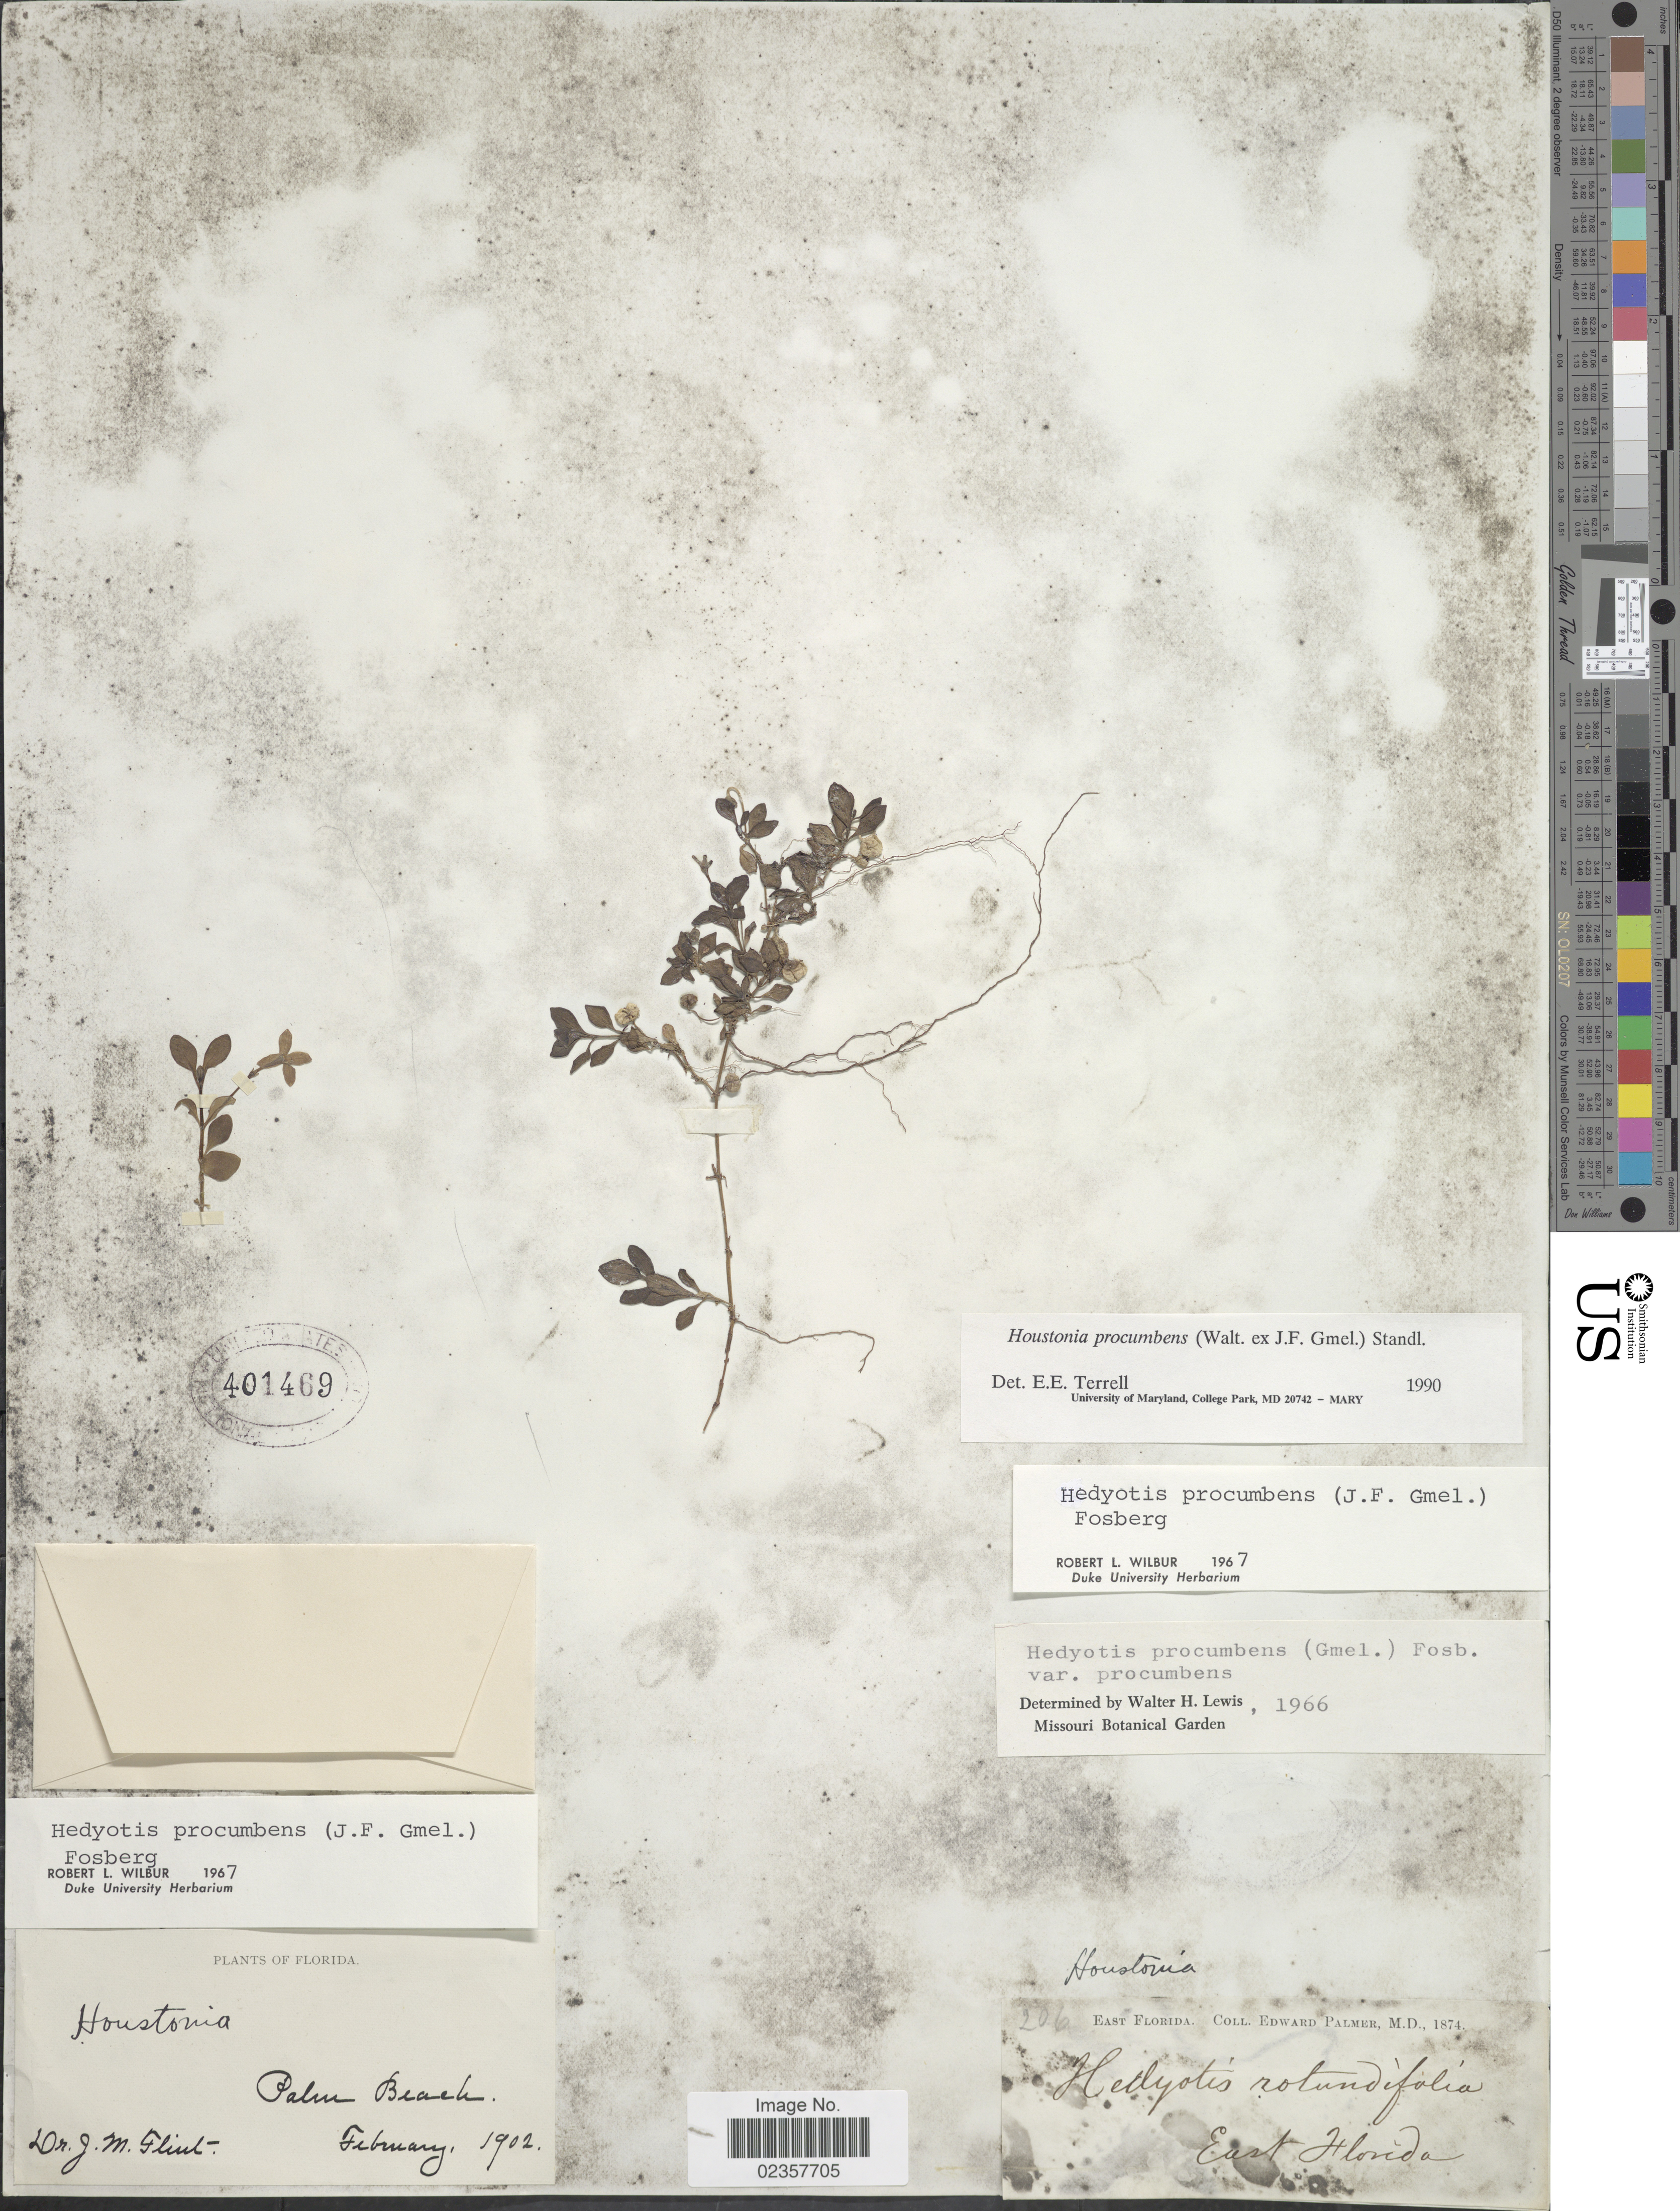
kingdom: Plantae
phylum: Tracheophyta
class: Magnoliopsida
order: Gentianales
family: Rubiaceae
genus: Houstonia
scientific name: Houstonia procumbens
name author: (Walter ex J.F. Gmel.) Standl.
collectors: J. Glint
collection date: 1902-02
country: United States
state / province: Florida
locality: East Florida. Palm Beach.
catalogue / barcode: US 401469